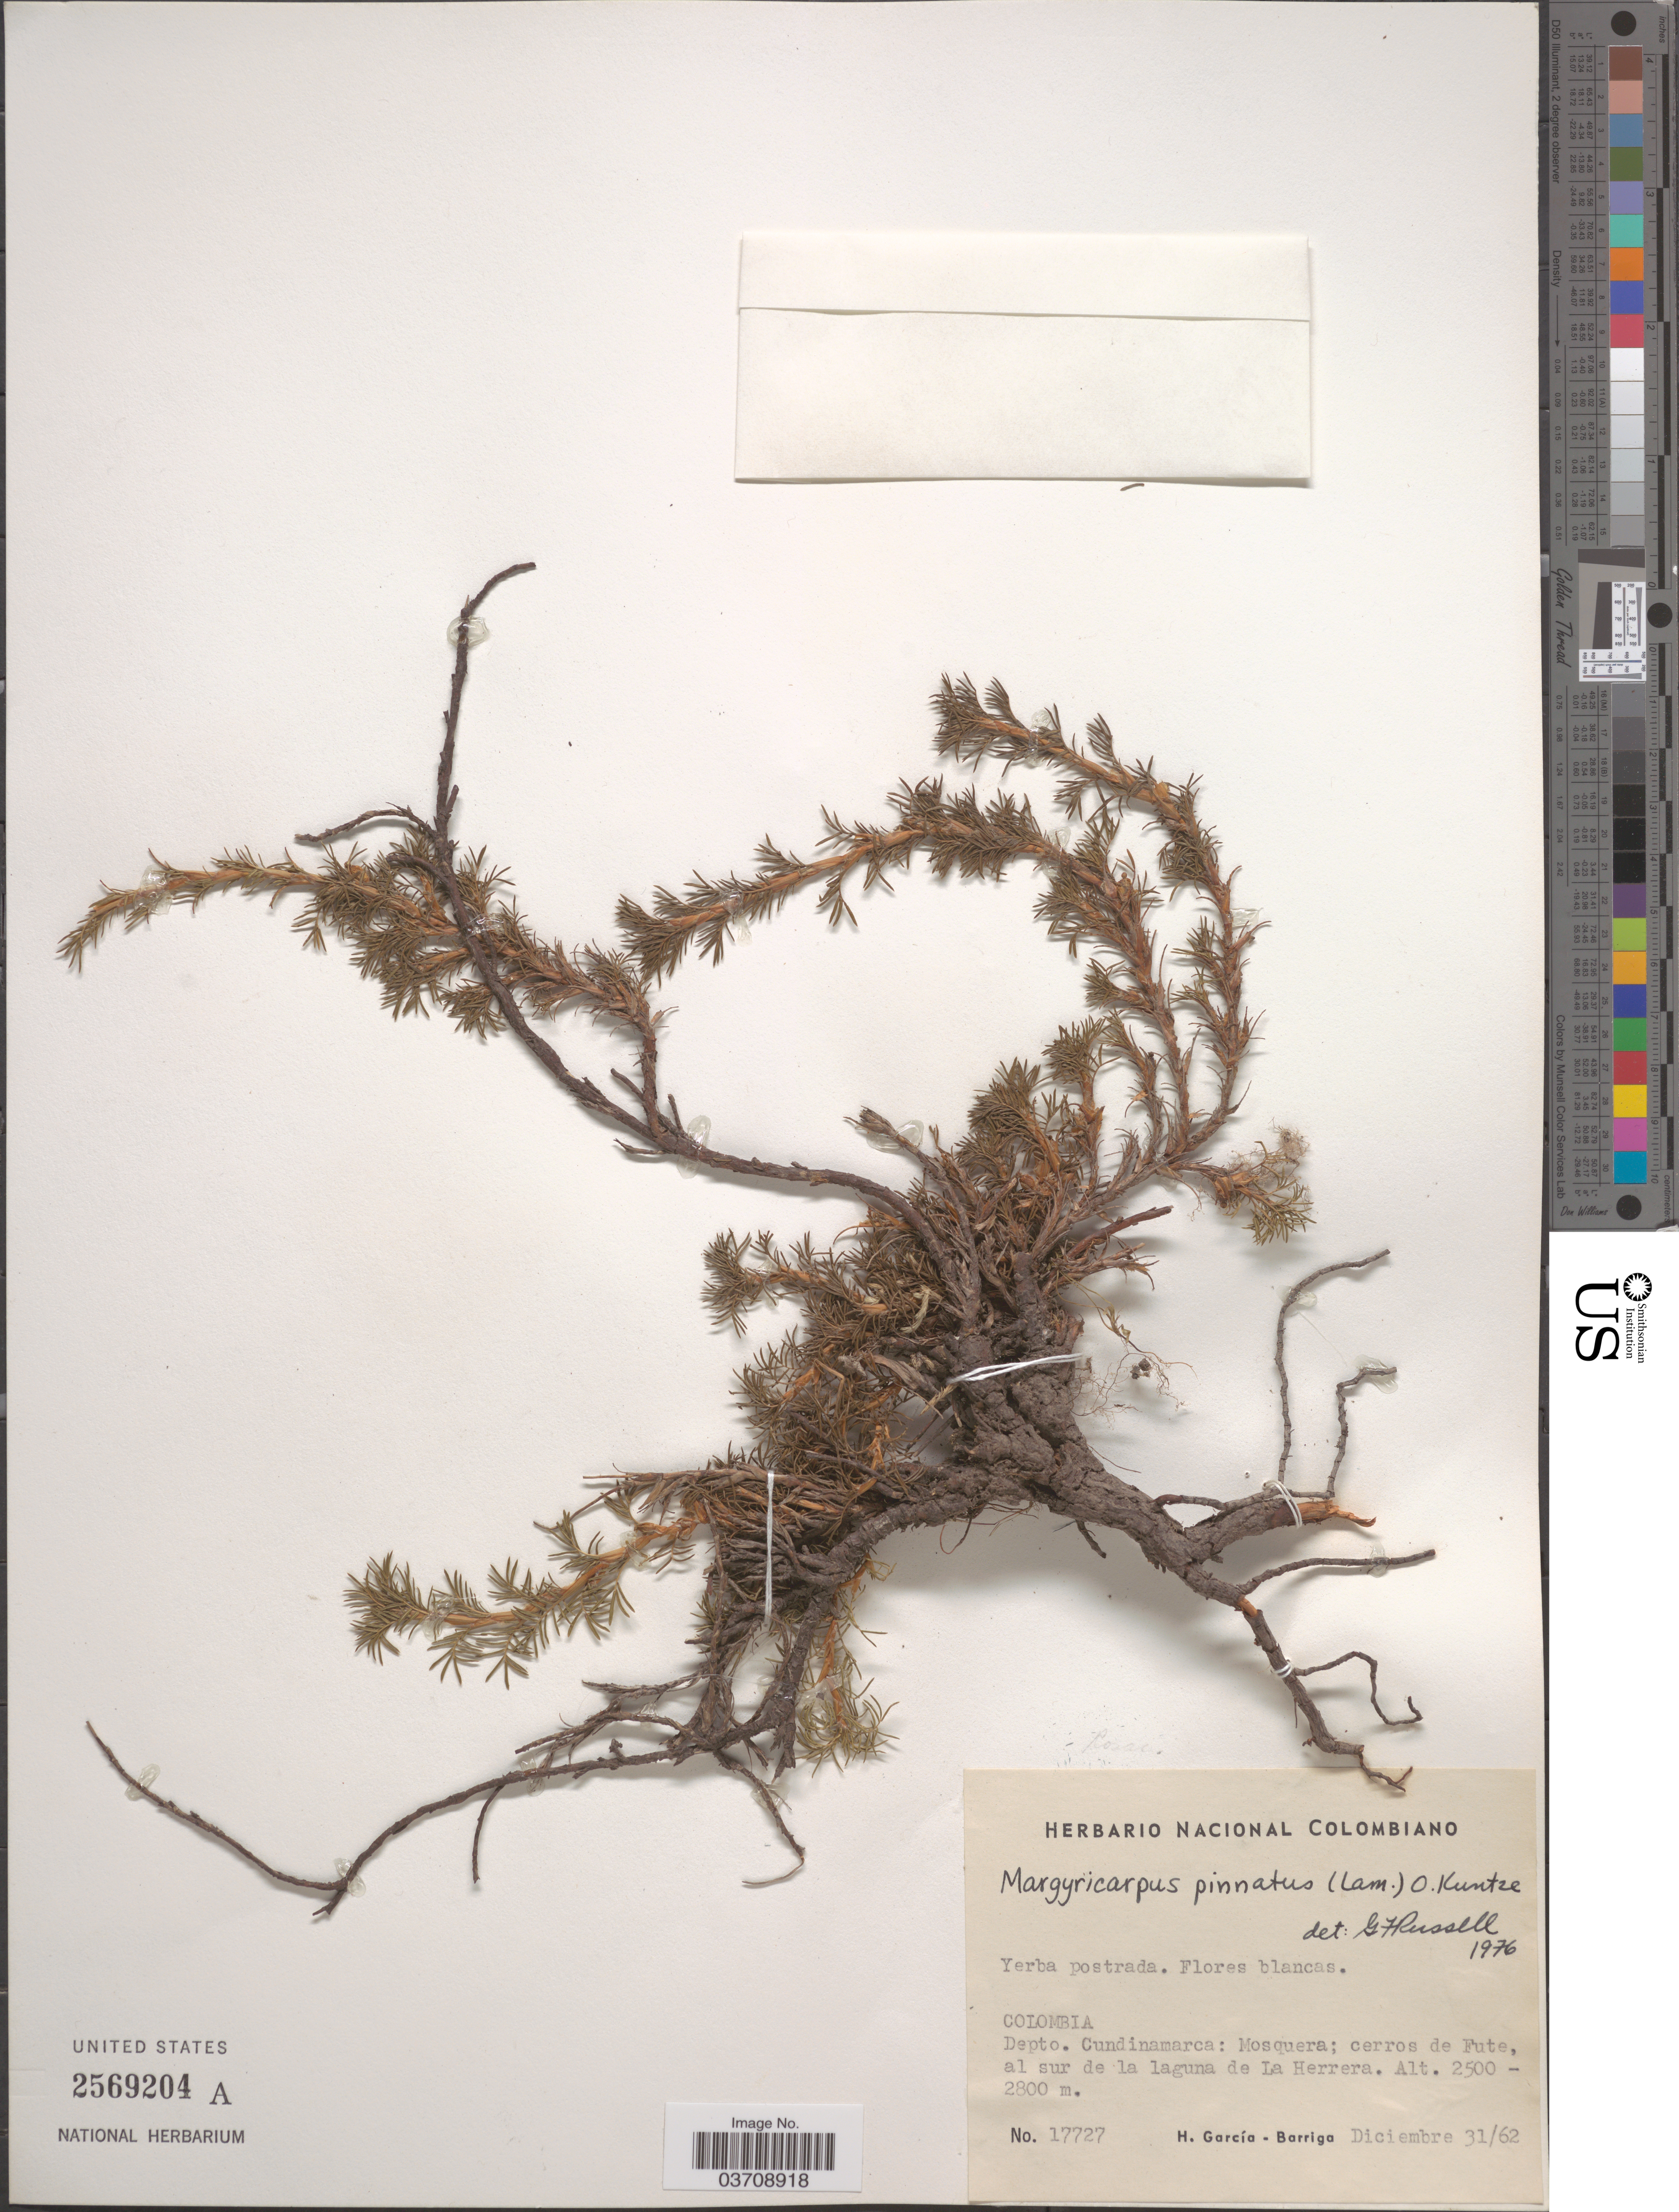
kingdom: Plantae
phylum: Tracheophyta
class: Magnoliopsida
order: Rosales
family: Rosaceae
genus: Margyricarpus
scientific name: Margyricarpus pinnatus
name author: (Lam.) Kuntze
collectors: H. García Barriga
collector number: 17727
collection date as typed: Transcribed d/m/y: 31/12/62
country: Colombia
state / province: Cundinamarca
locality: Depto. Cundinamarca: Mosquera; cerros de Fute, al sur de la laguna de La Herrera.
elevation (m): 2500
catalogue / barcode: US 2569204A